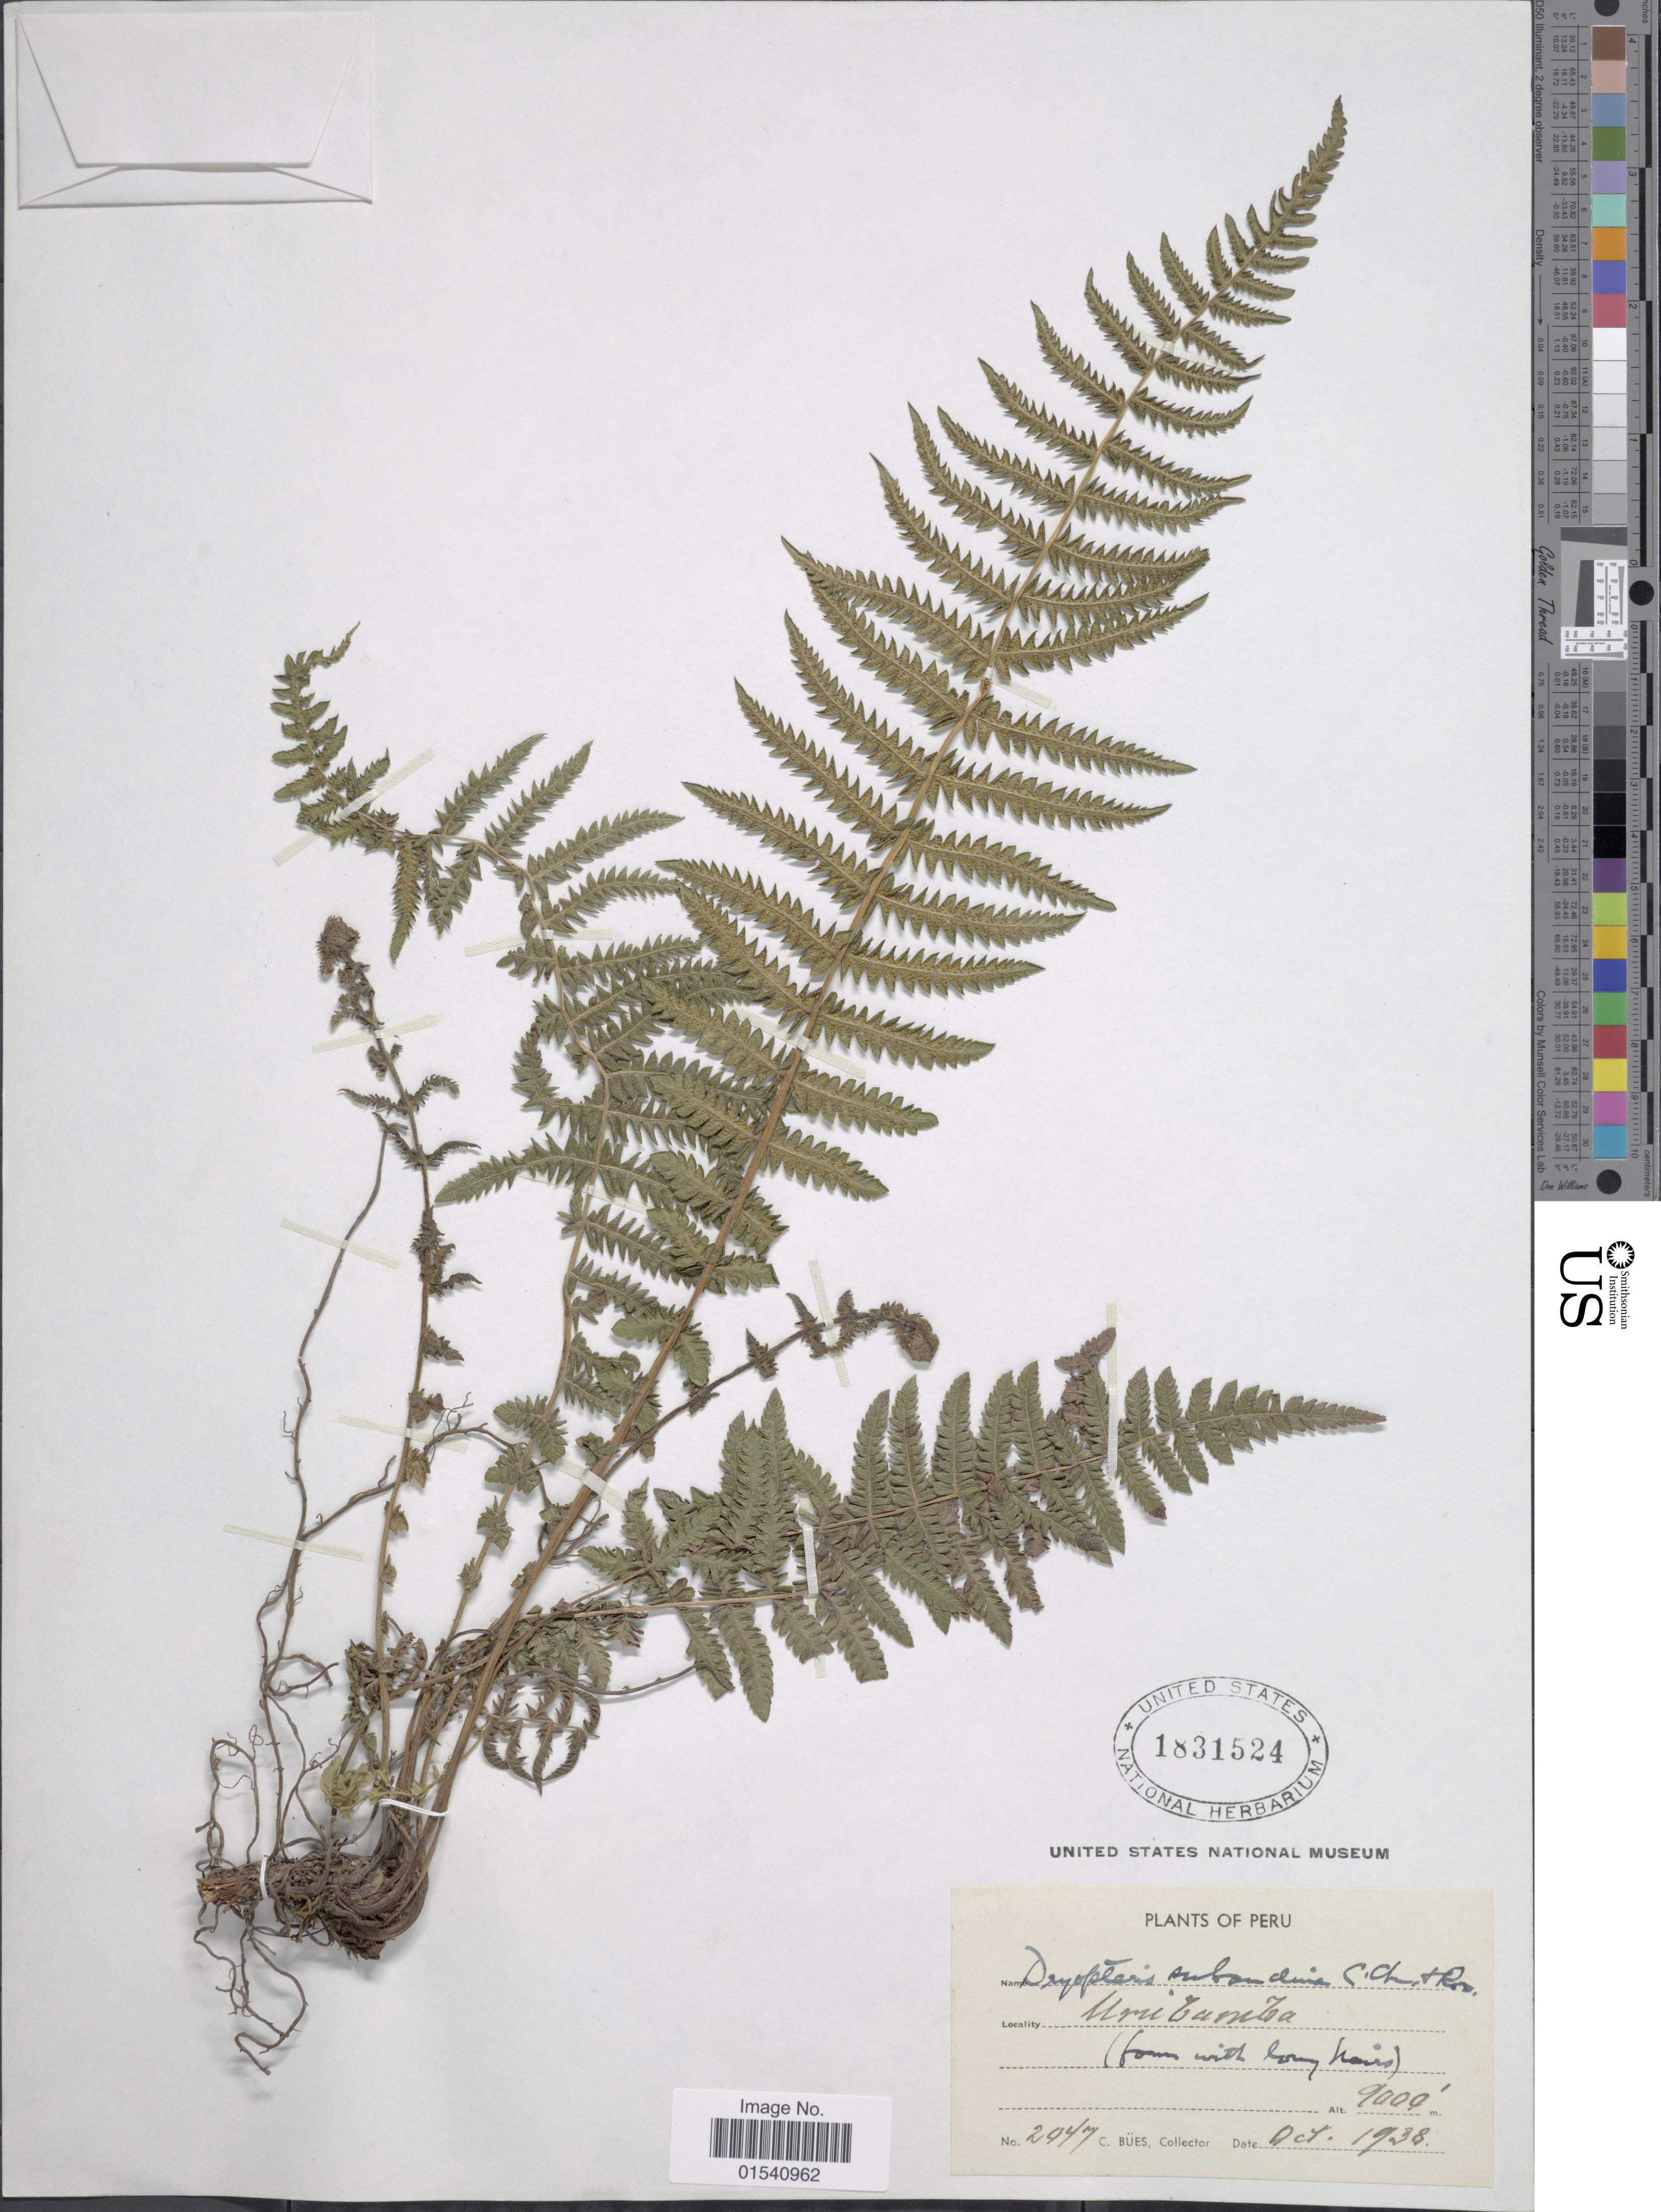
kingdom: Plantae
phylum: Tracheophyta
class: Polypodiopsida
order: Polypodiales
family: Thelypteridaceae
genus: Amauropelta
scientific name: Amauropelta rufa (Poir.) comb. nov., ined 2015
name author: (Poir.)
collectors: C. Bues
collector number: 2947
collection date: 1938-10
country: Peru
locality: Urubamba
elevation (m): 9000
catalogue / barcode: US 1831524